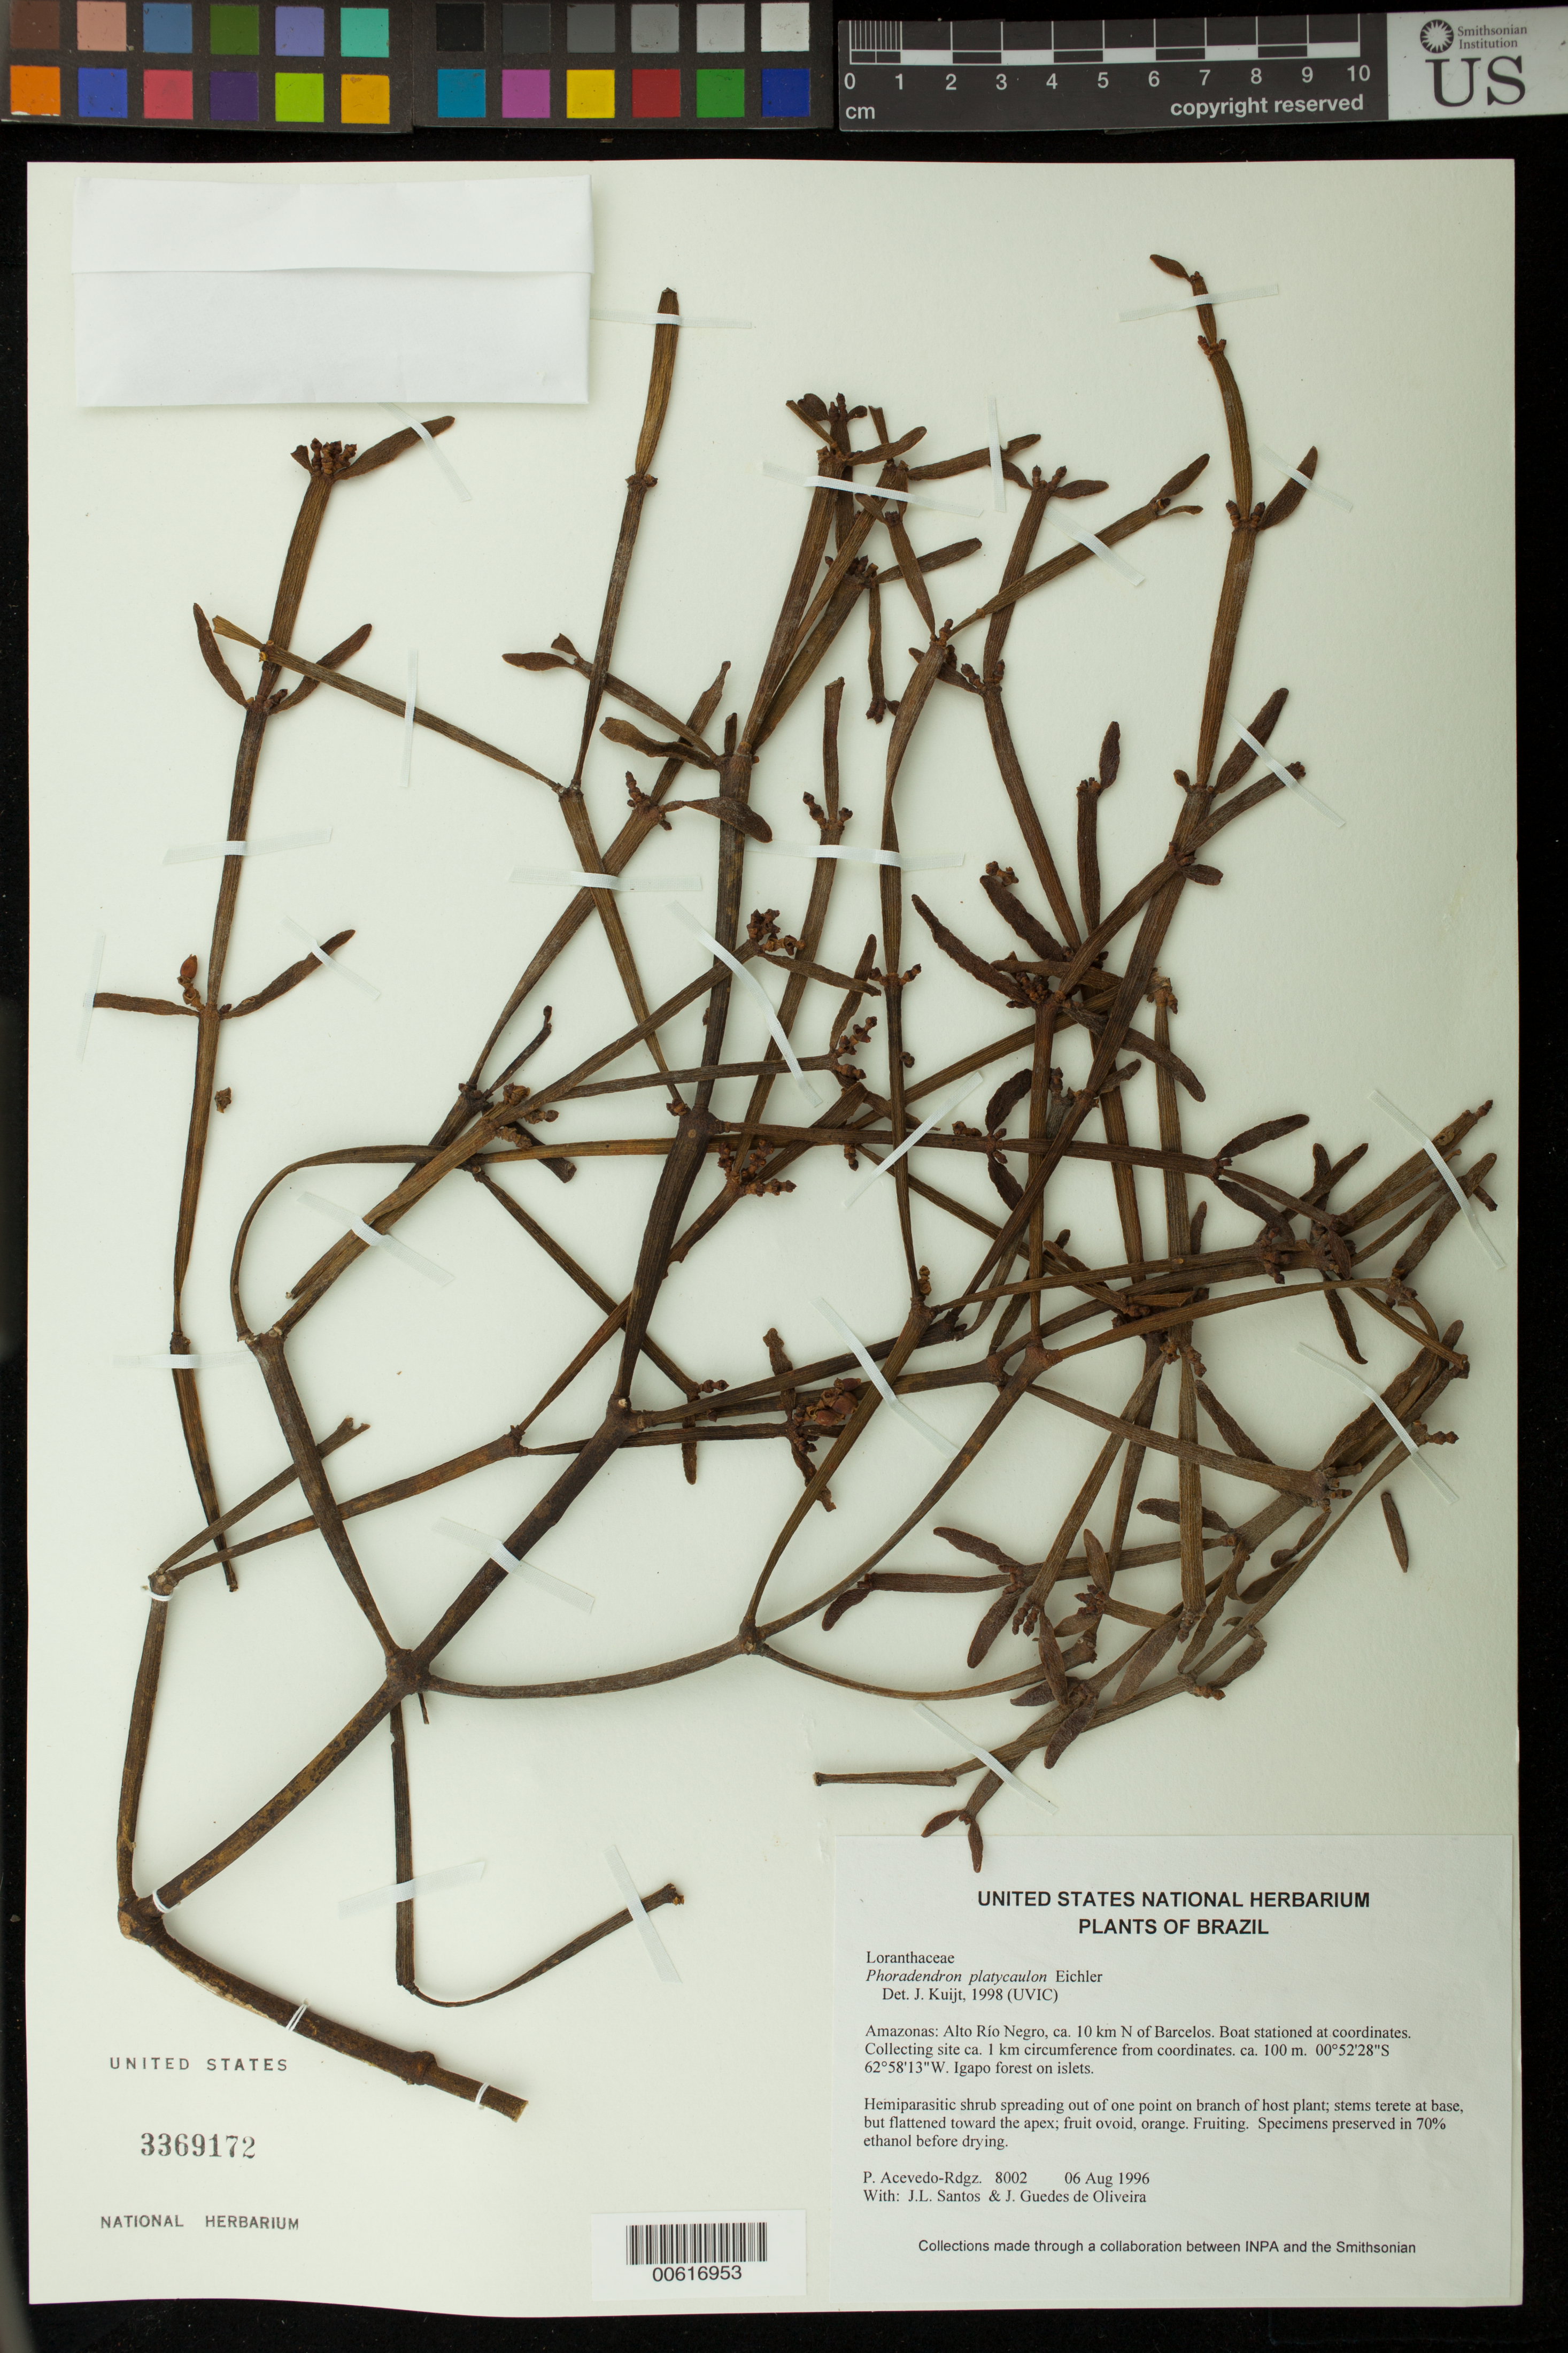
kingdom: Plantae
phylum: Tracheophyta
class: Magnoliopsida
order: Santalales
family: Viscaceae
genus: Phoradendron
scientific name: Phoradendron platycaulon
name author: Eichler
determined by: Kuijt, Job, (CANADA)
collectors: P. Acevedo-Rodr., J. L. Santos & J. Guedes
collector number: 8002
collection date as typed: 06 Aug 1996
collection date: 1996-08-06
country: Brazil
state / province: Amazonas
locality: Amazonas: Alto Río Negro, ca. 10 km N of Barcelos. Boat stationed at coordinates. Collecting site ca. 1 km circumference from coordinates.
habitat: Igapo forest on islets.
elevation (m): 100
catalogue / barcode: US 3369172